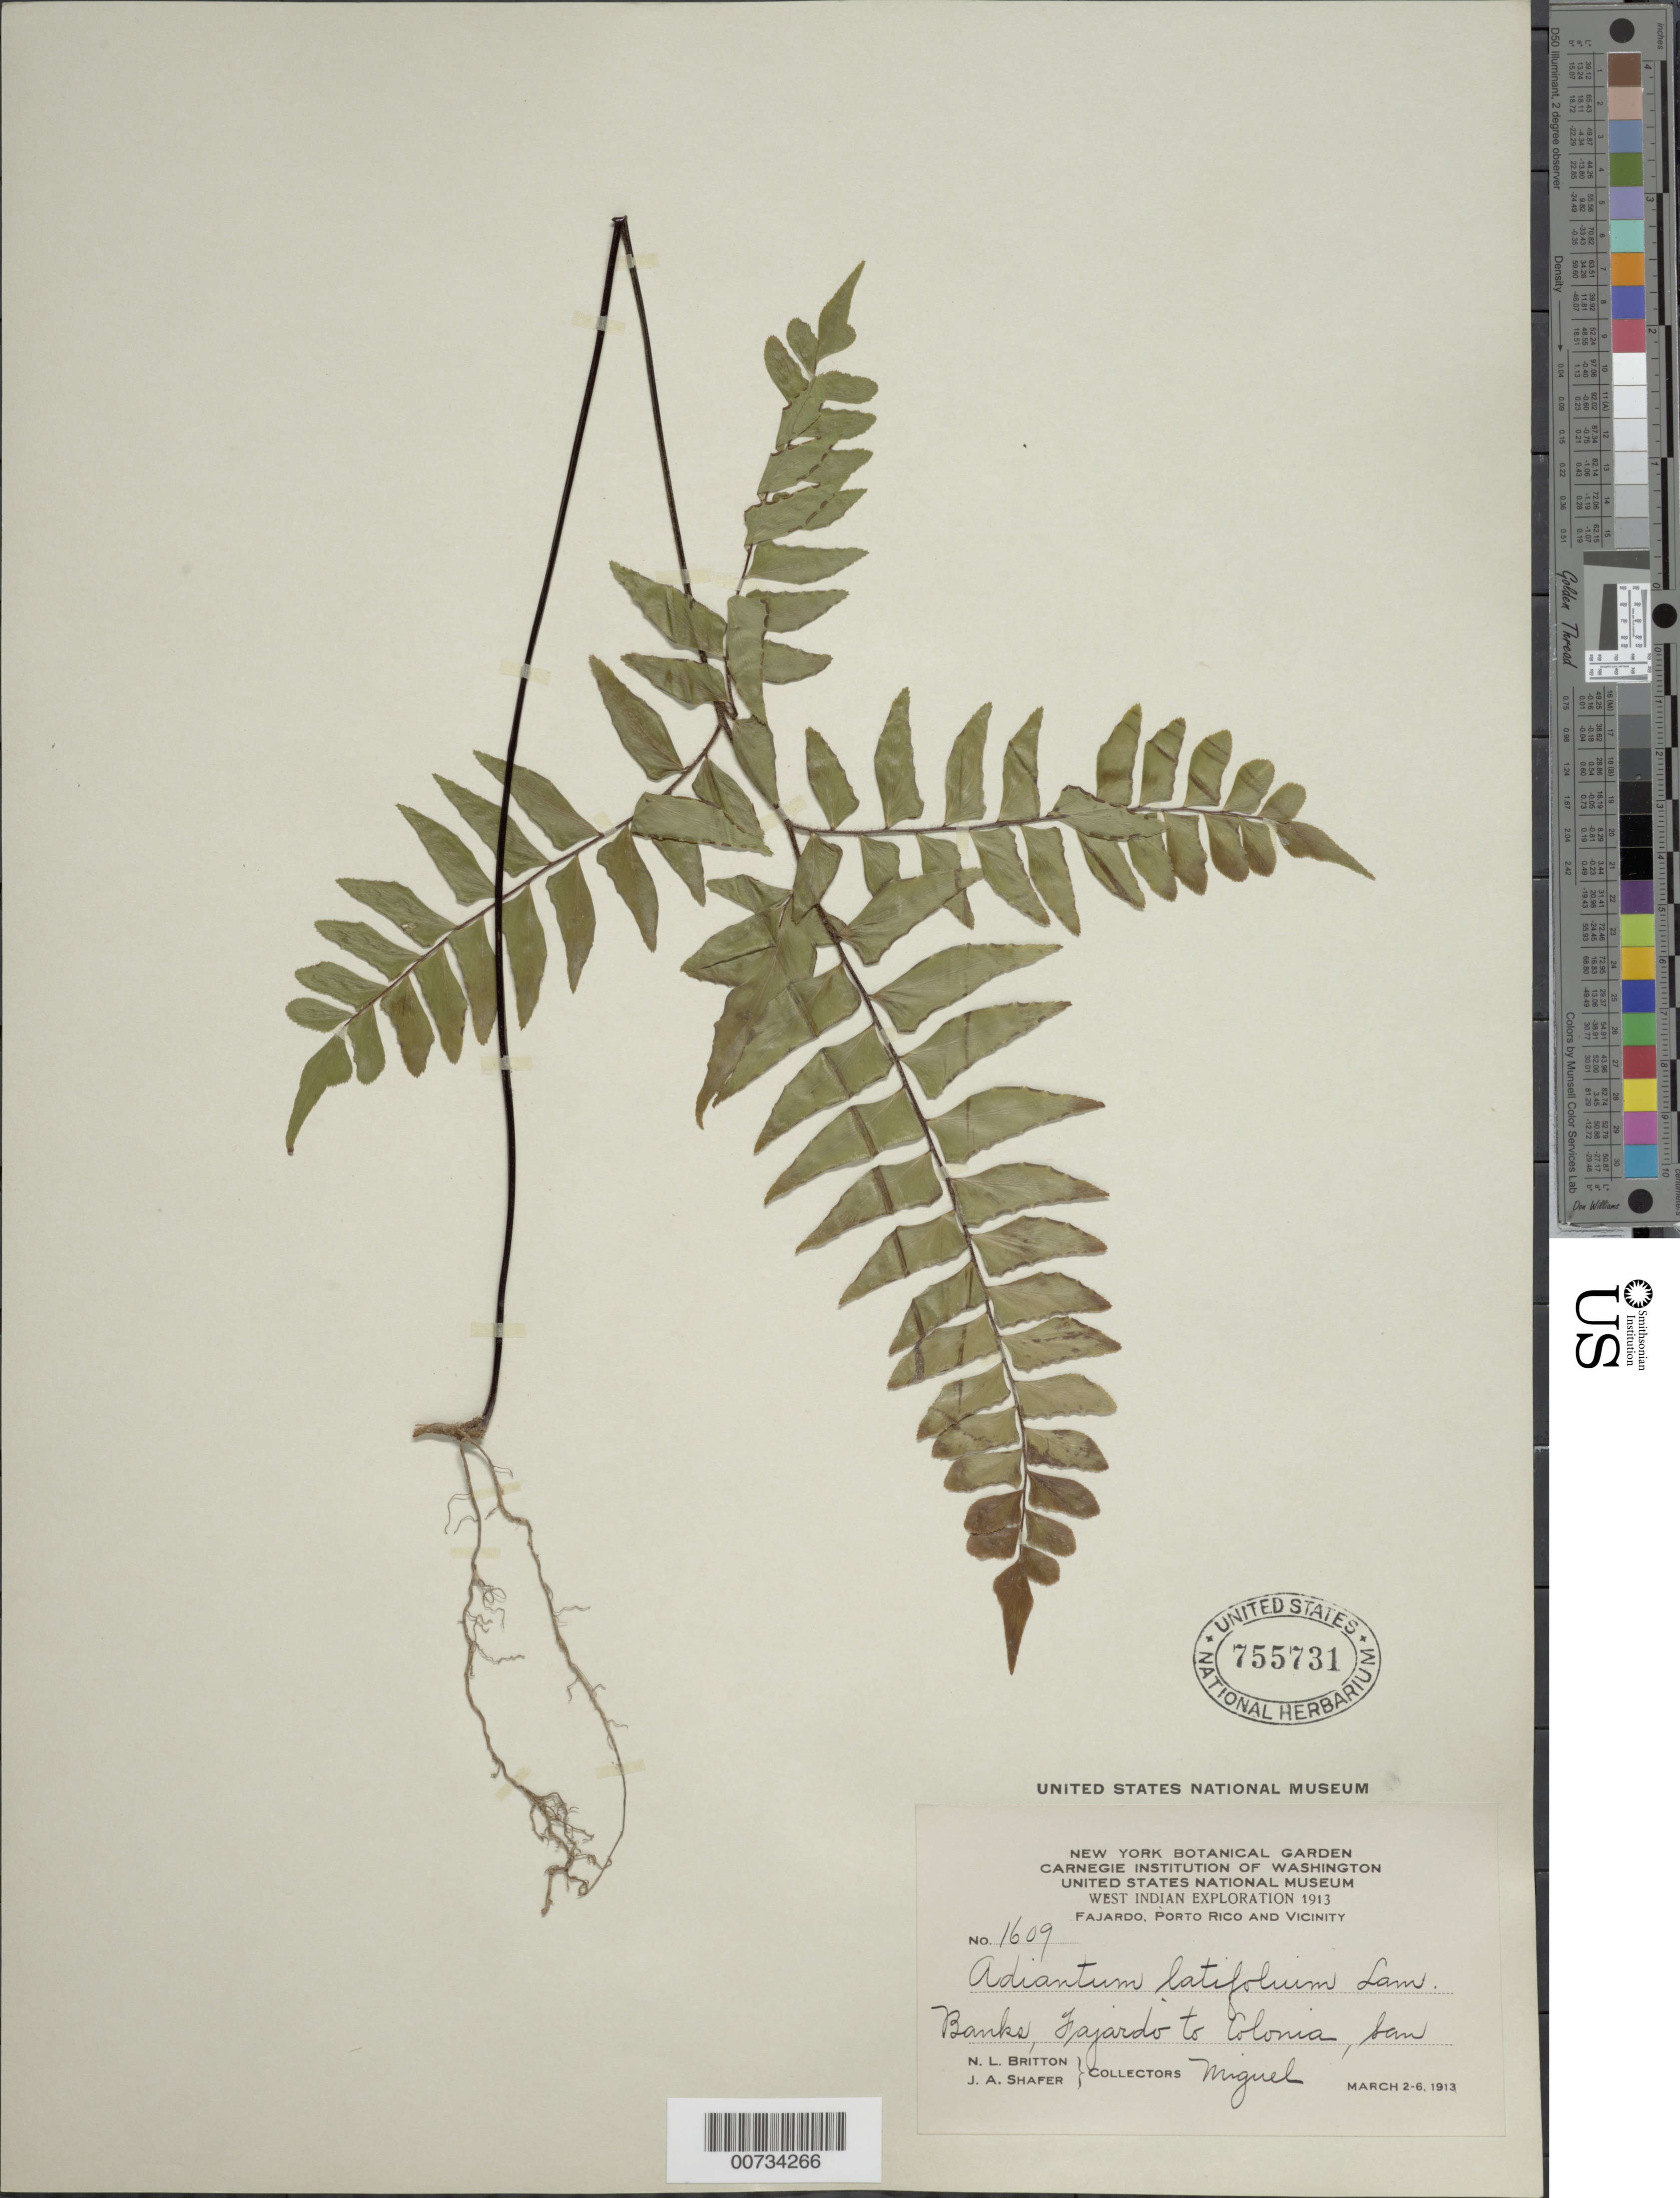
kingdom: Plantae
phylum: Tracheophyta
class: Polypodiopsida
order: Polypodiales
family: Pteridaceae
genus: Adiantum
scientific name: Adiantum latifolium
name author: Lam.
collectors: N. Britton & J. A. Shafer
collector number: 1609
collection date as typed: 02 Mar 1913 to 06 Mar 1913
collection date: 1913-03-02/1913-03-06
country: Puerto Rico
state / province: Fajardo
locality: Fajardo to Colonia San Miguel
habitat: Banks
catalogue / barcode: US 755731